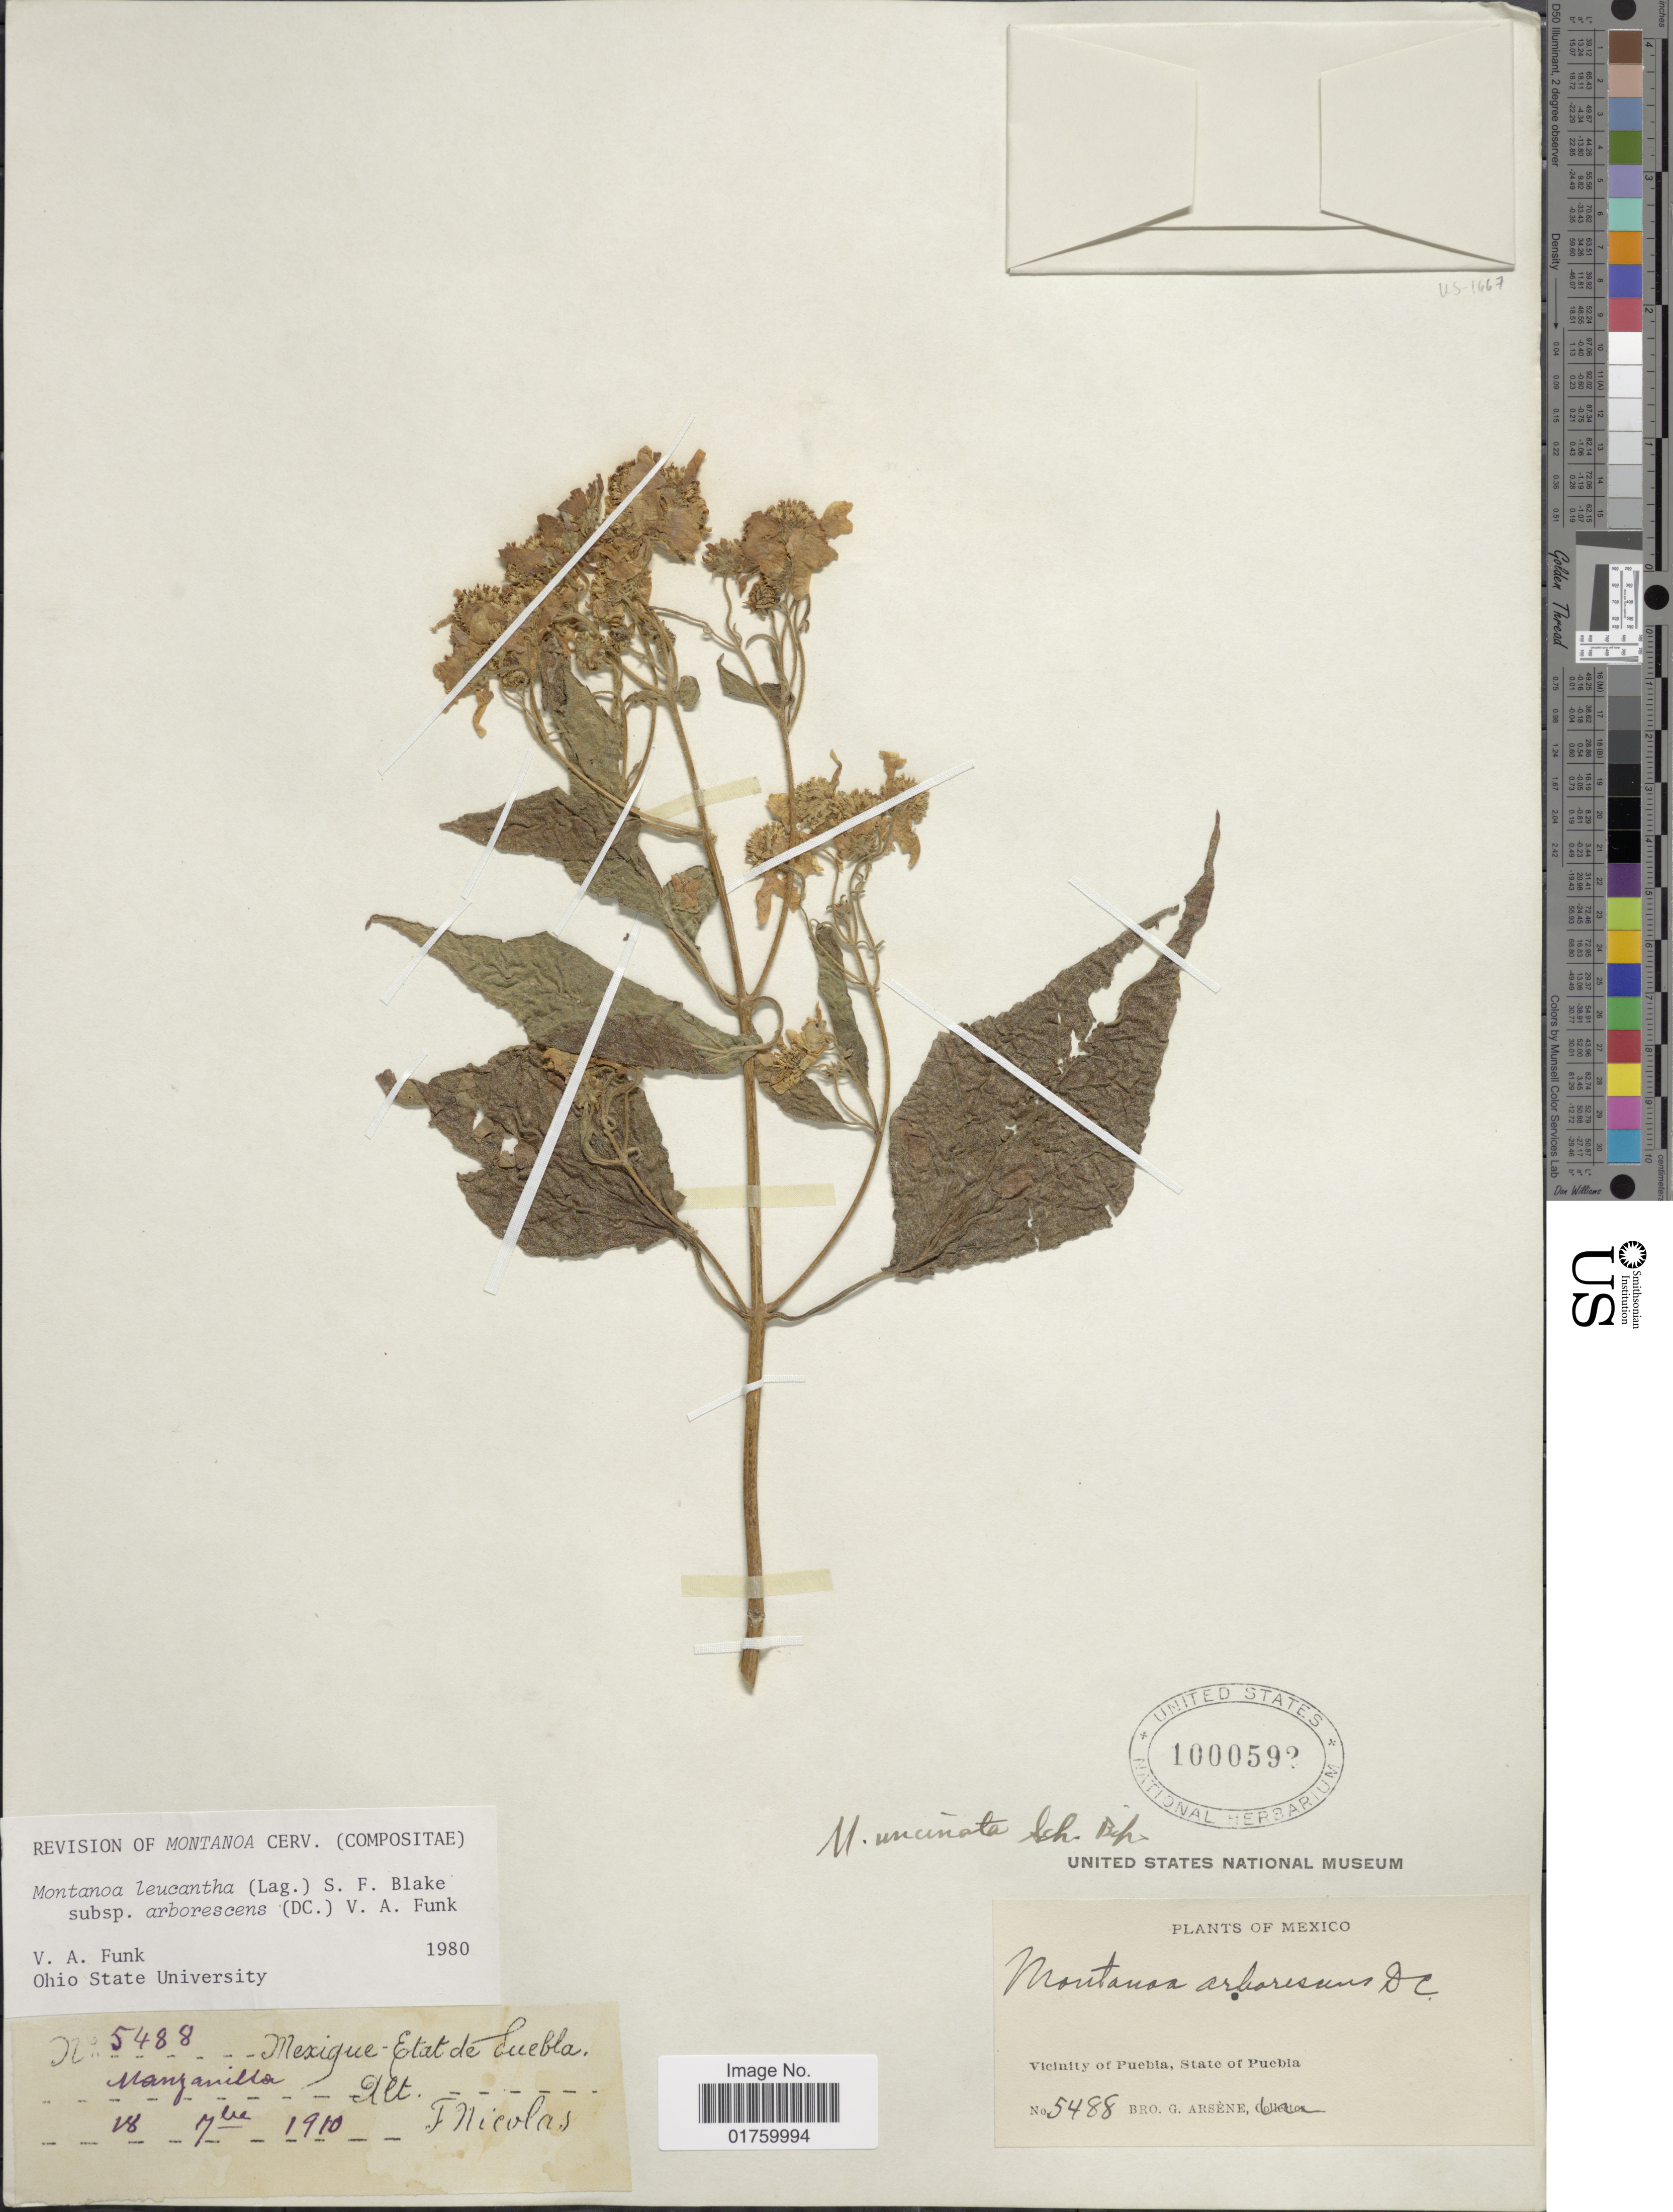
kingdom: Plantae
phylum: Tracheophyta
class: Magnoliopsida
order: Asterales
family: Asteraceae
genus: Montanoa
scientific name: Montanoa leucantha subsp. arborescens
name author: (DC.) V.A. Funk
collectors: Bro. G. Arsène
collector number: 5488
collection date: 1910-09-18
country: Mexico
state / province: Puebla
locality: Manganilla, vicinity of Puebla.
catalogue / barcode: US 100059